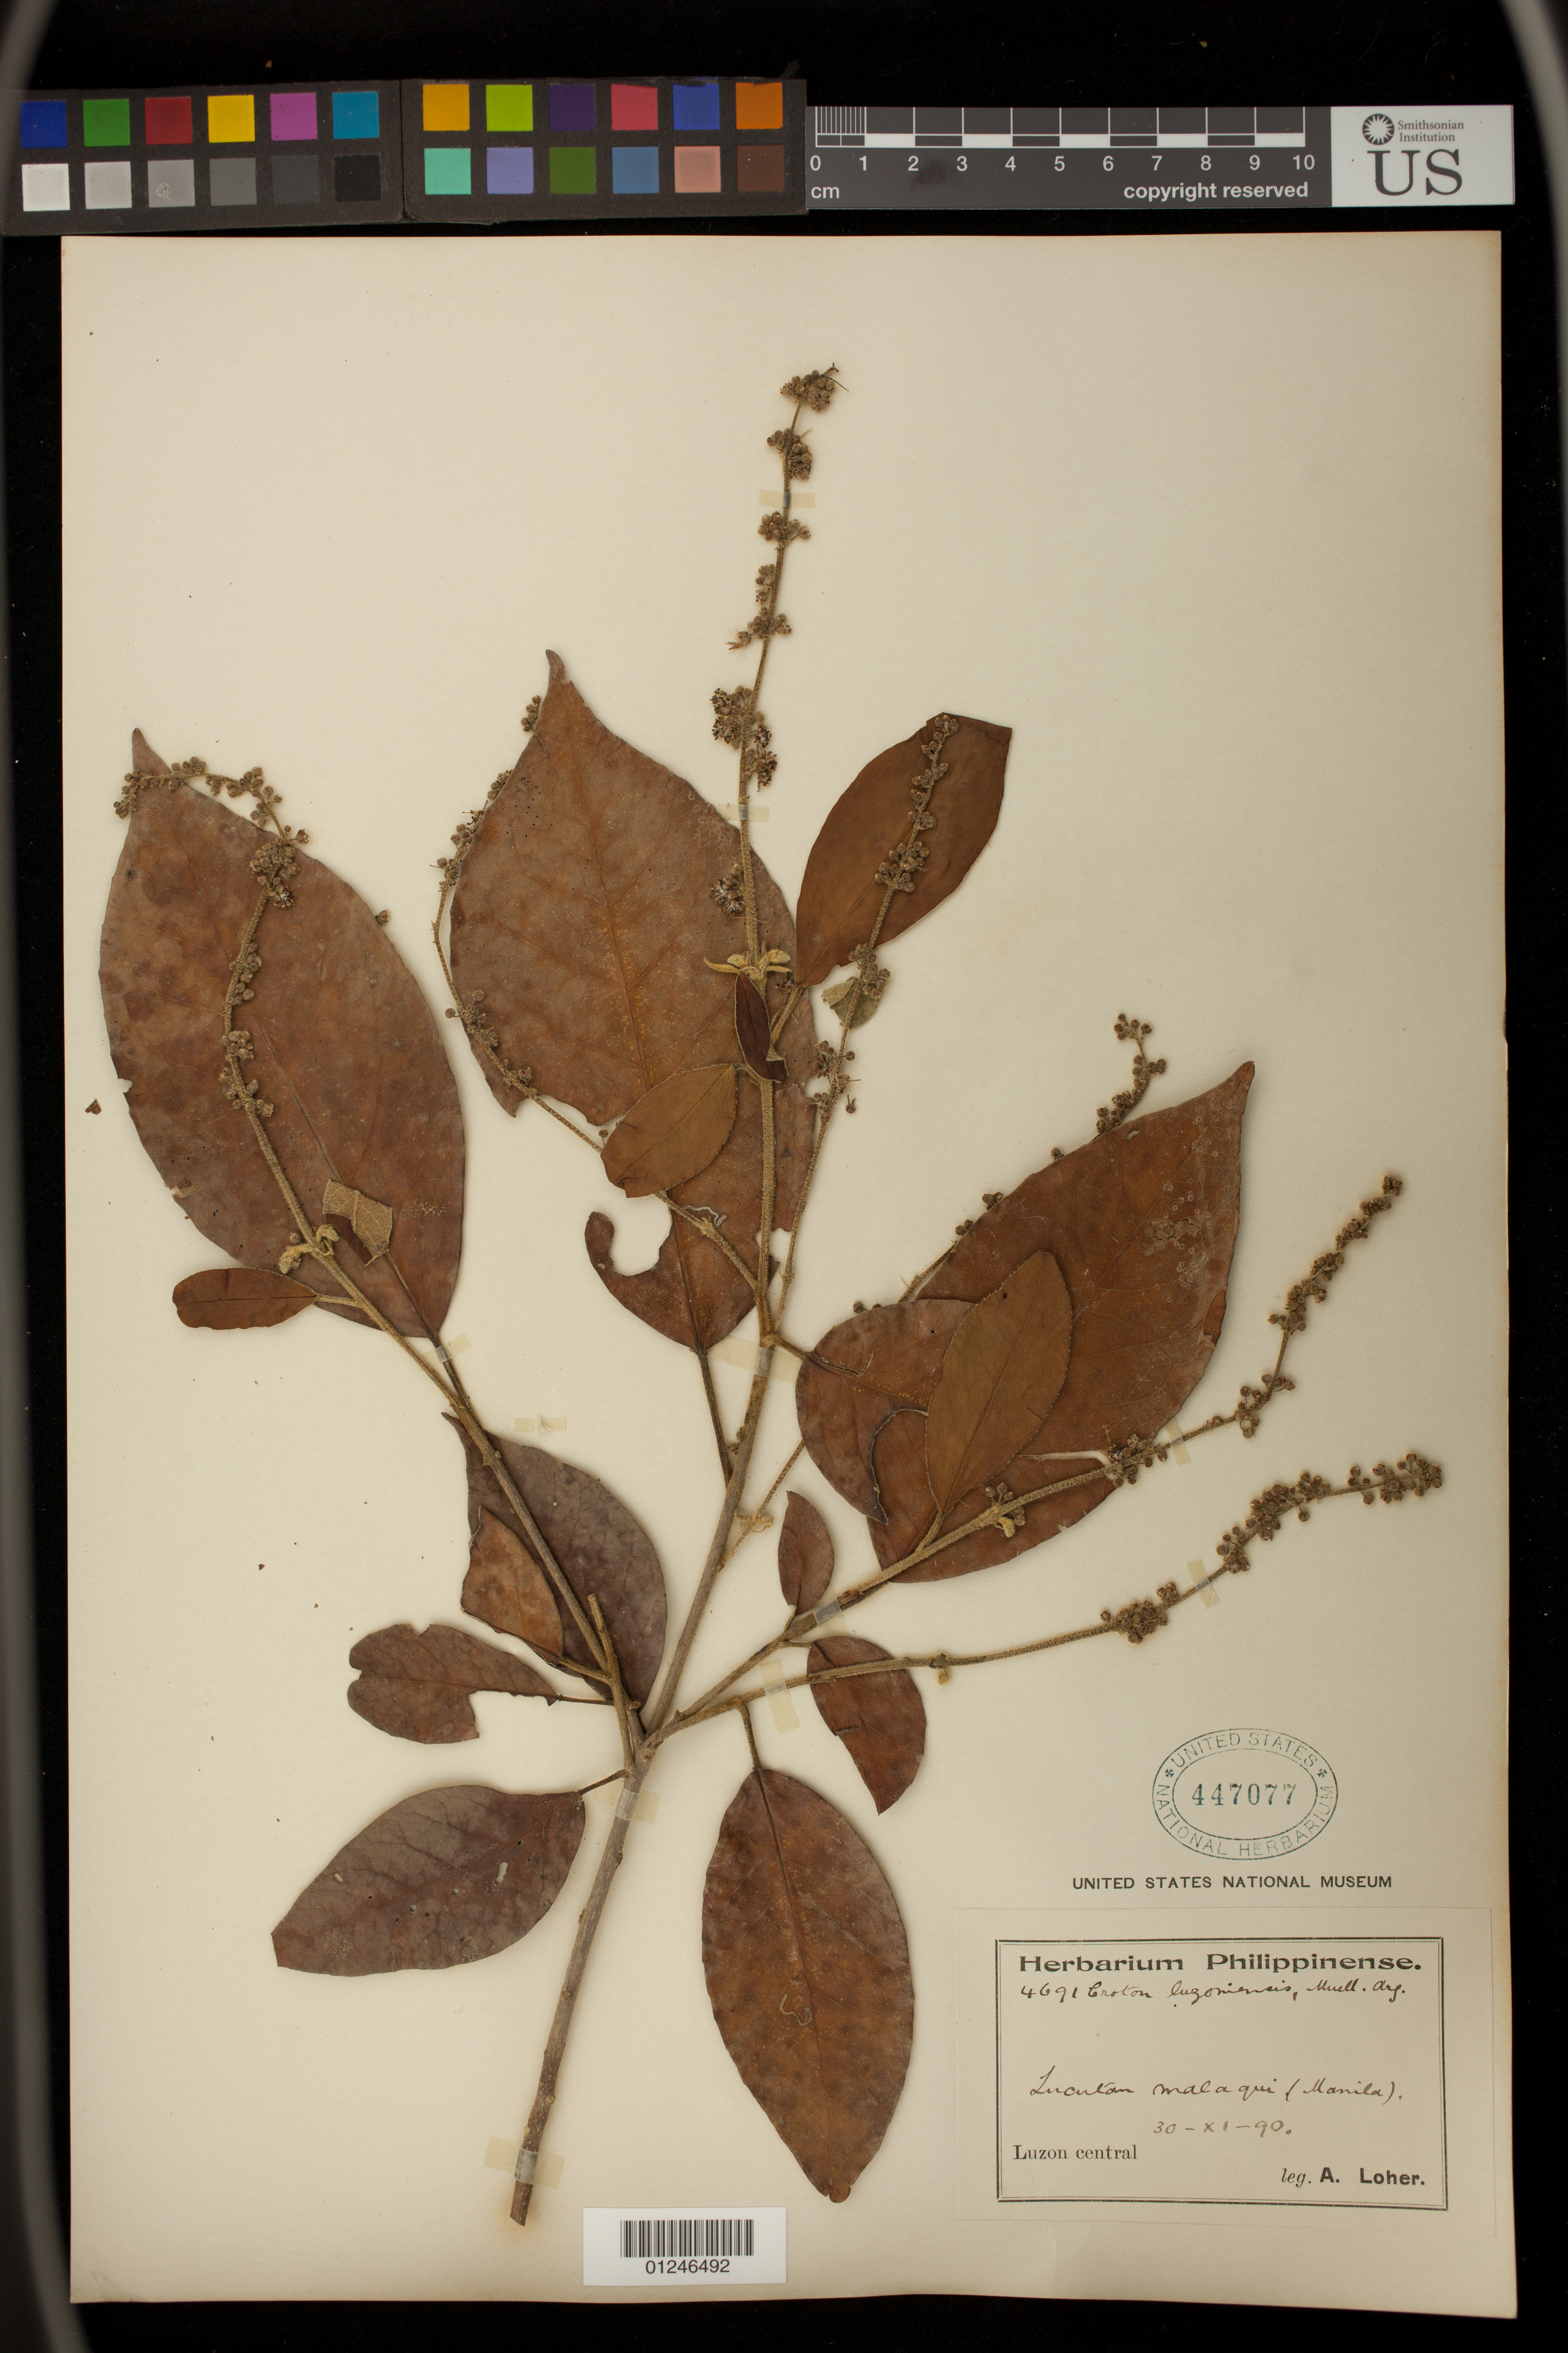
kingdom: Plantae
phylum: Tracheophyta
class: Magnoliopsida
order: Malpighiales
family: Euphorbiaceae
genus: Croton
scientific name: Croton luzoniensis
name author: Müll. Arg.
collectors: A. Loher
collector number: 4691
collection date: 1890-11-30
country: Philippines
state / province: Central Luzon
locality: Luzon Central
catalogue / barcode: US 447077